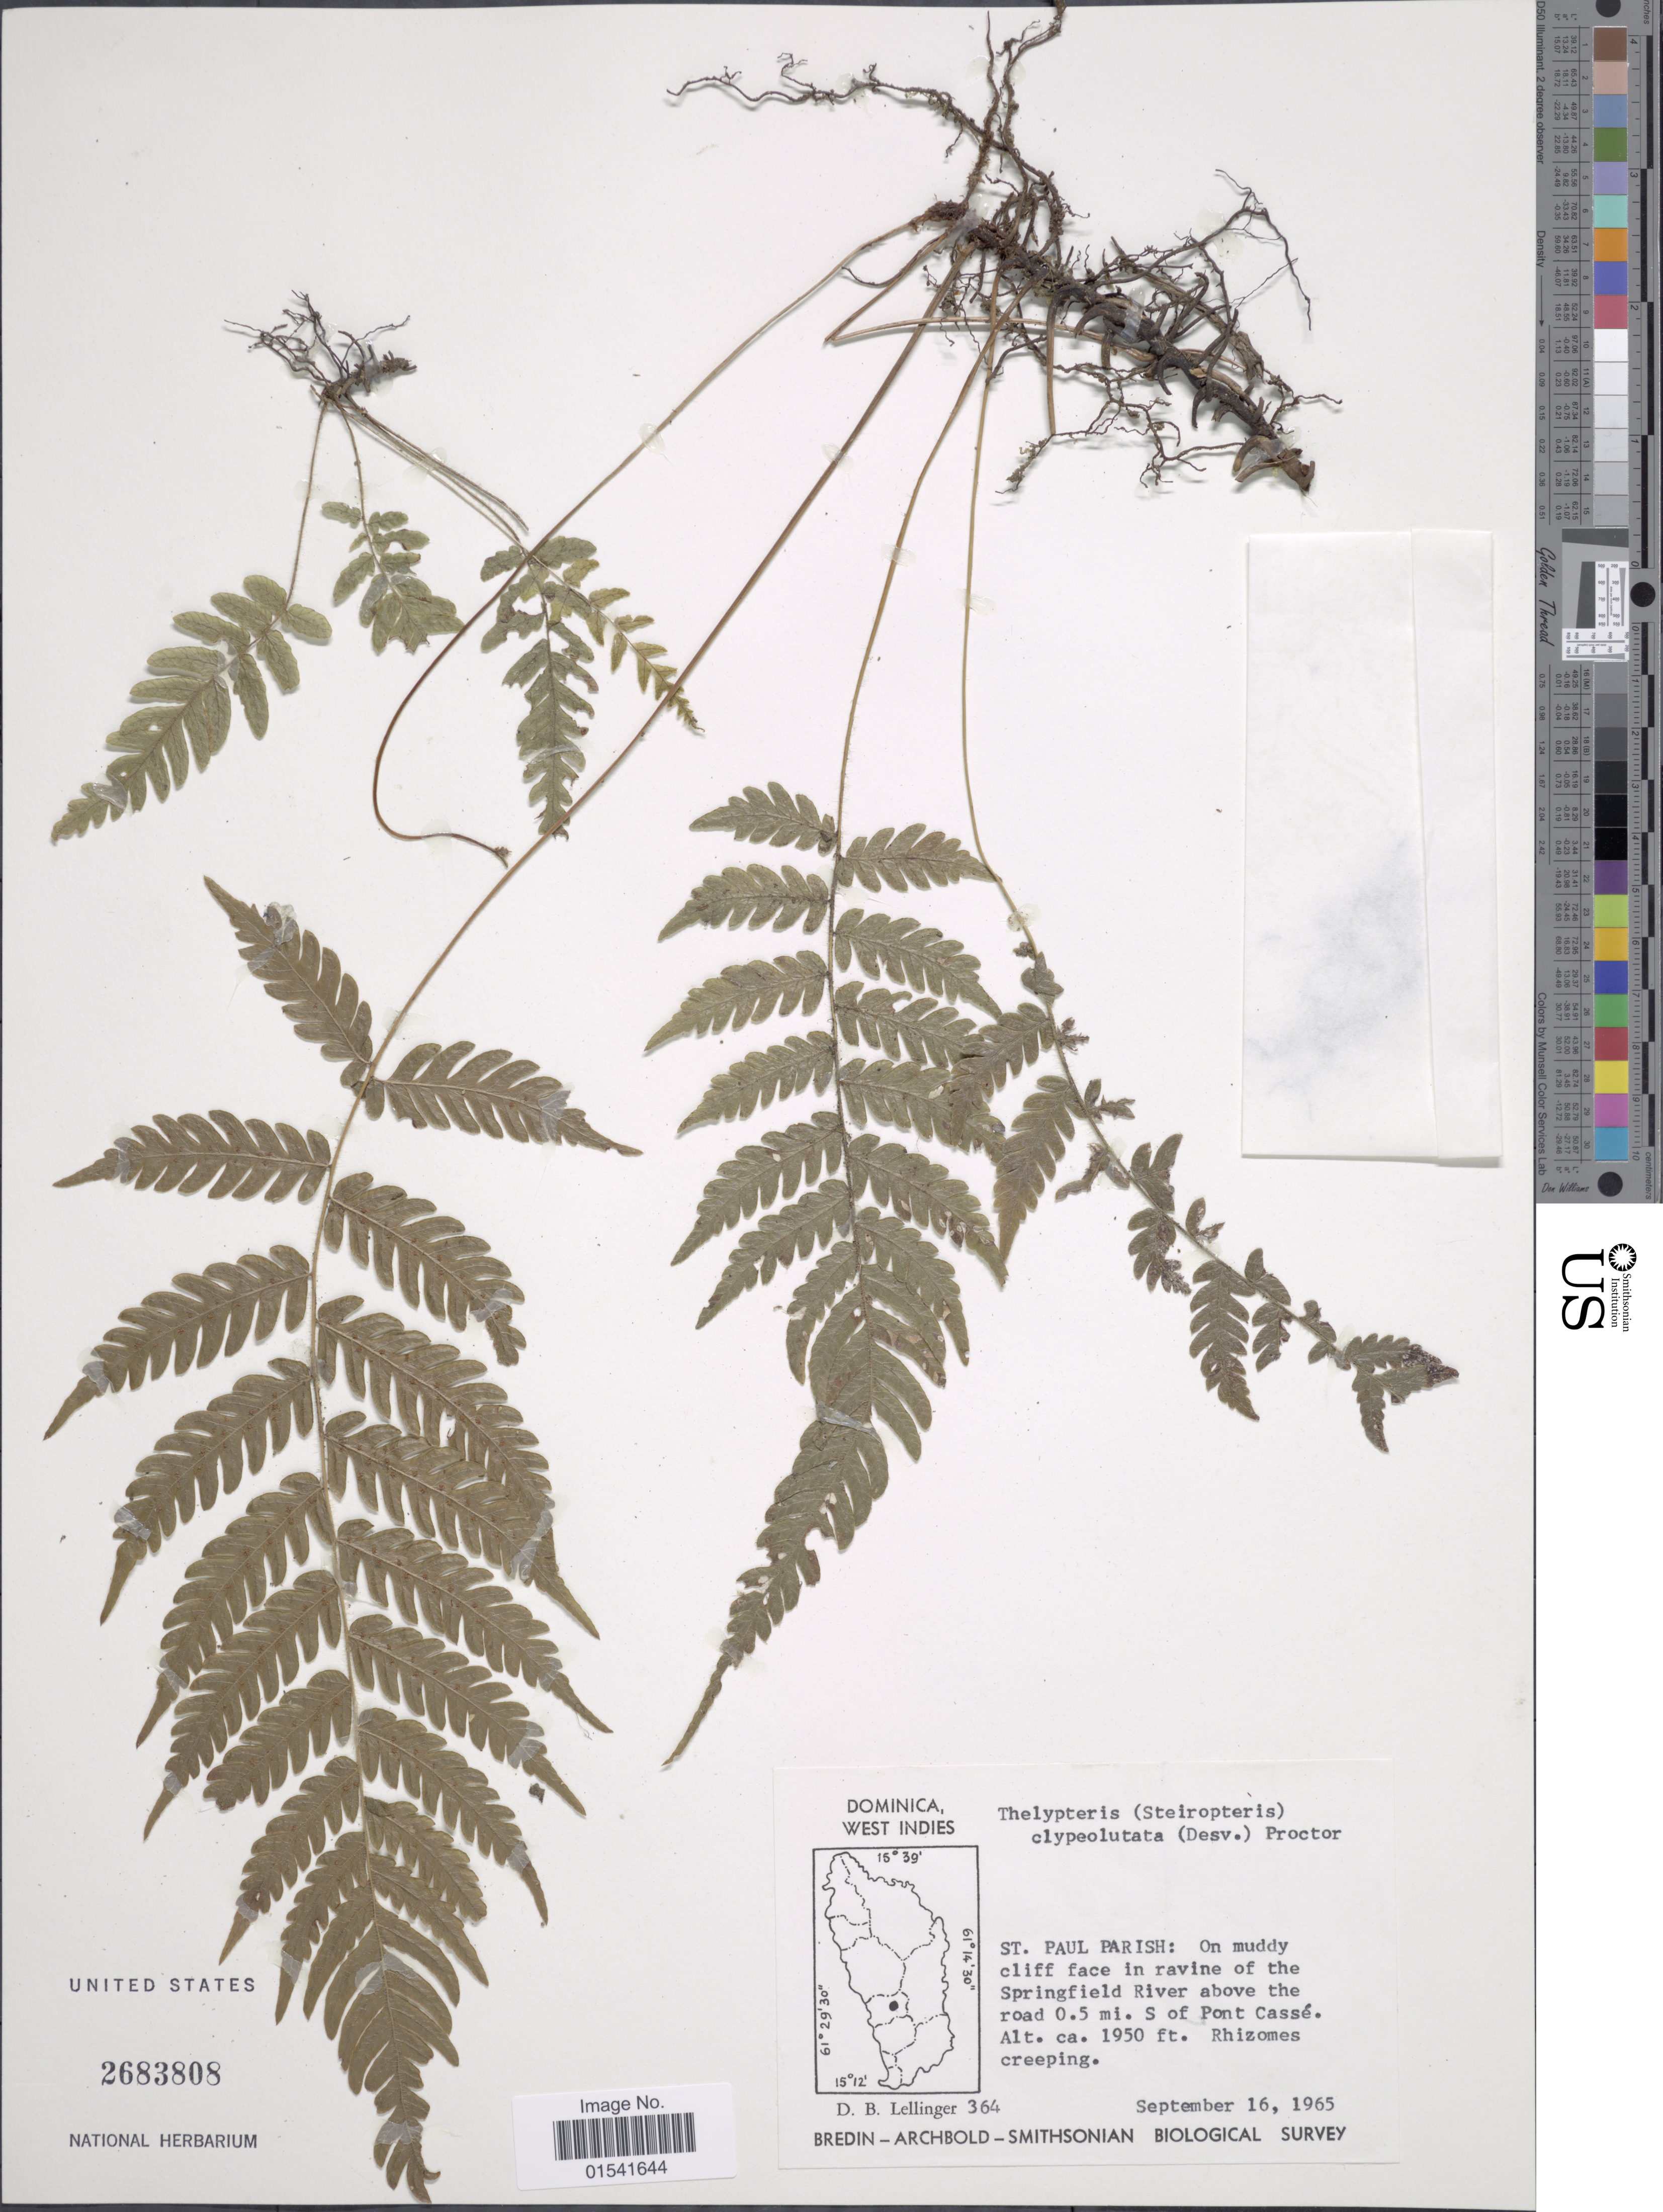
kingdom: Plantae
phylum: Tracheophyta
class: Polypodiopsida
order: Polypodiales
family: Thelypteridaceae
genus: Steiropteris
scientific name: Steiropteris clypeolutata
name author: (Desv.) Pic. Serm.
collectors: D. B. Lellinger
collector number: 364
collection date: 1965-09-16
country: Dominica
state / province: St. Paul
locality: St Paul Oarish: On muddy cliff face in ravine of the Springfield River above the road 0.5 mi. S of Pont Cassé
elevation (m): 594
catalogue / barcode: US 2683808